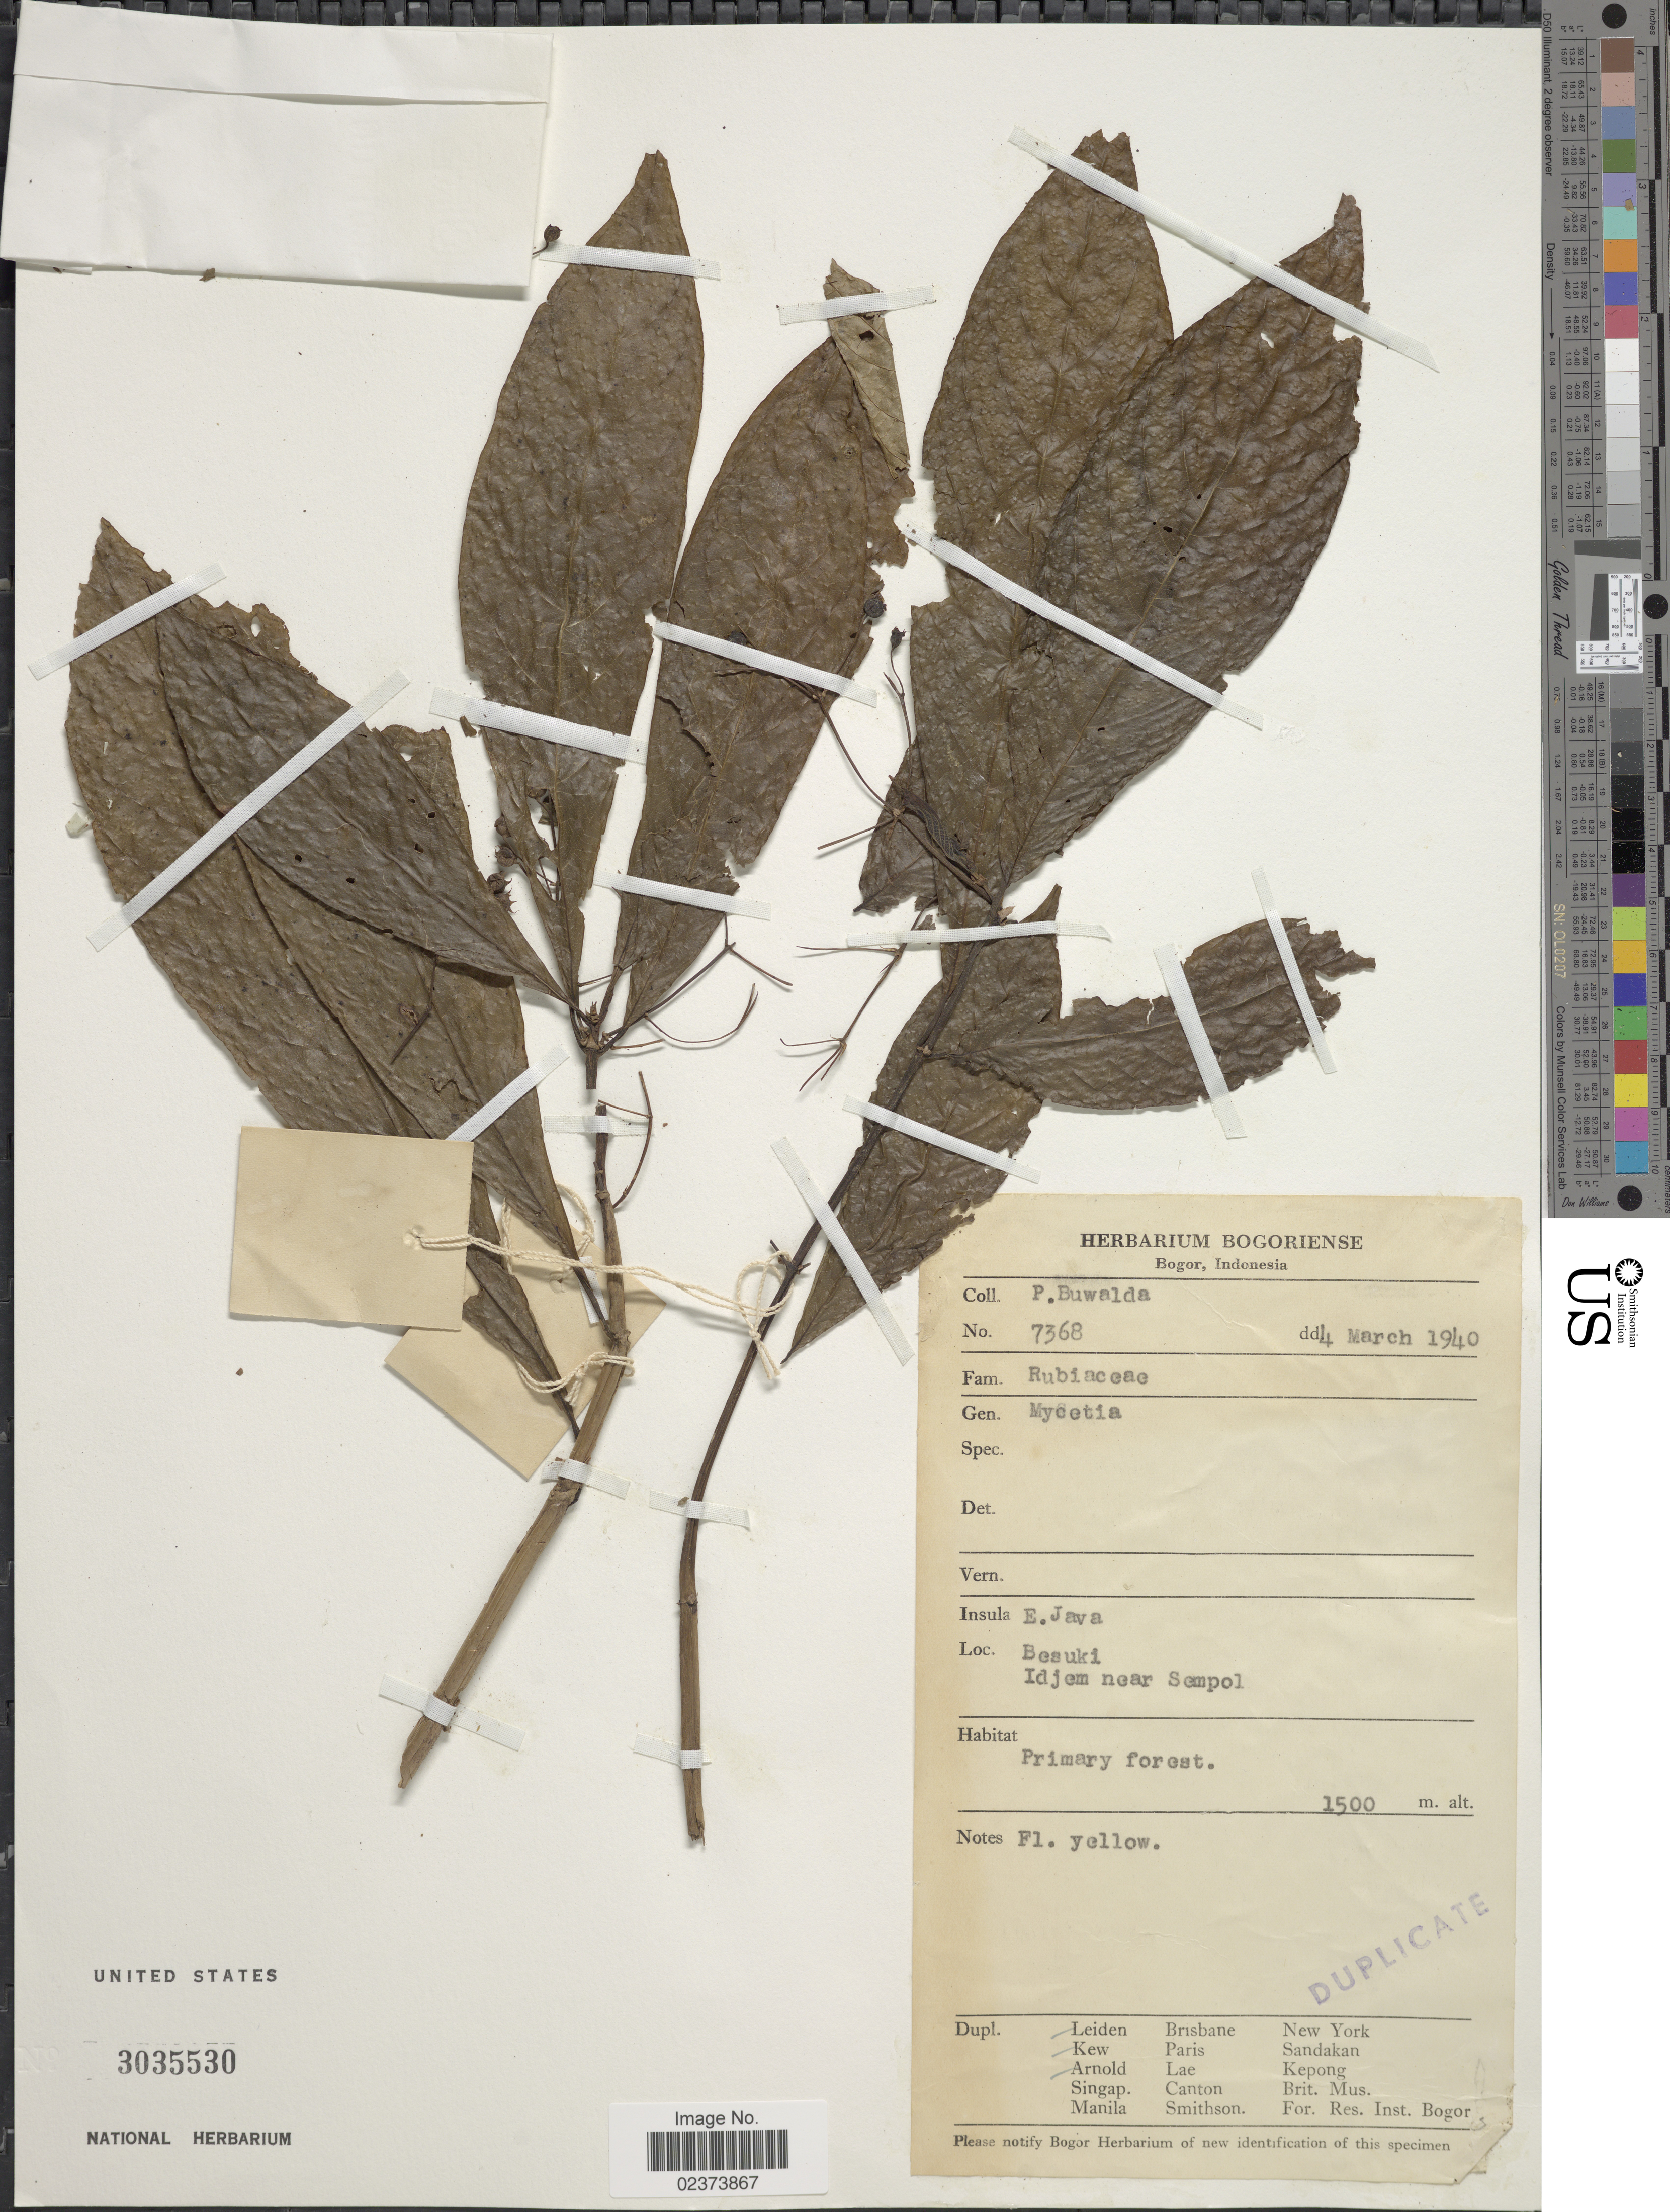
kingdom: Plantae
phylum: Tracheophyta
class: Magnoliopsida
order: Gentianales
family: Rubiaceae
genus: Mycetia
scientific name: Mycetia sp.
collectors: P. Buwalda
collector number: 7368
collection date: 1940-03-04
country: Indonesia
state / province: Java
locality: Insula E. Java, Beauki Idjem near Sempol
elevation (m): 1500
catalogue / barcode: US 3035530